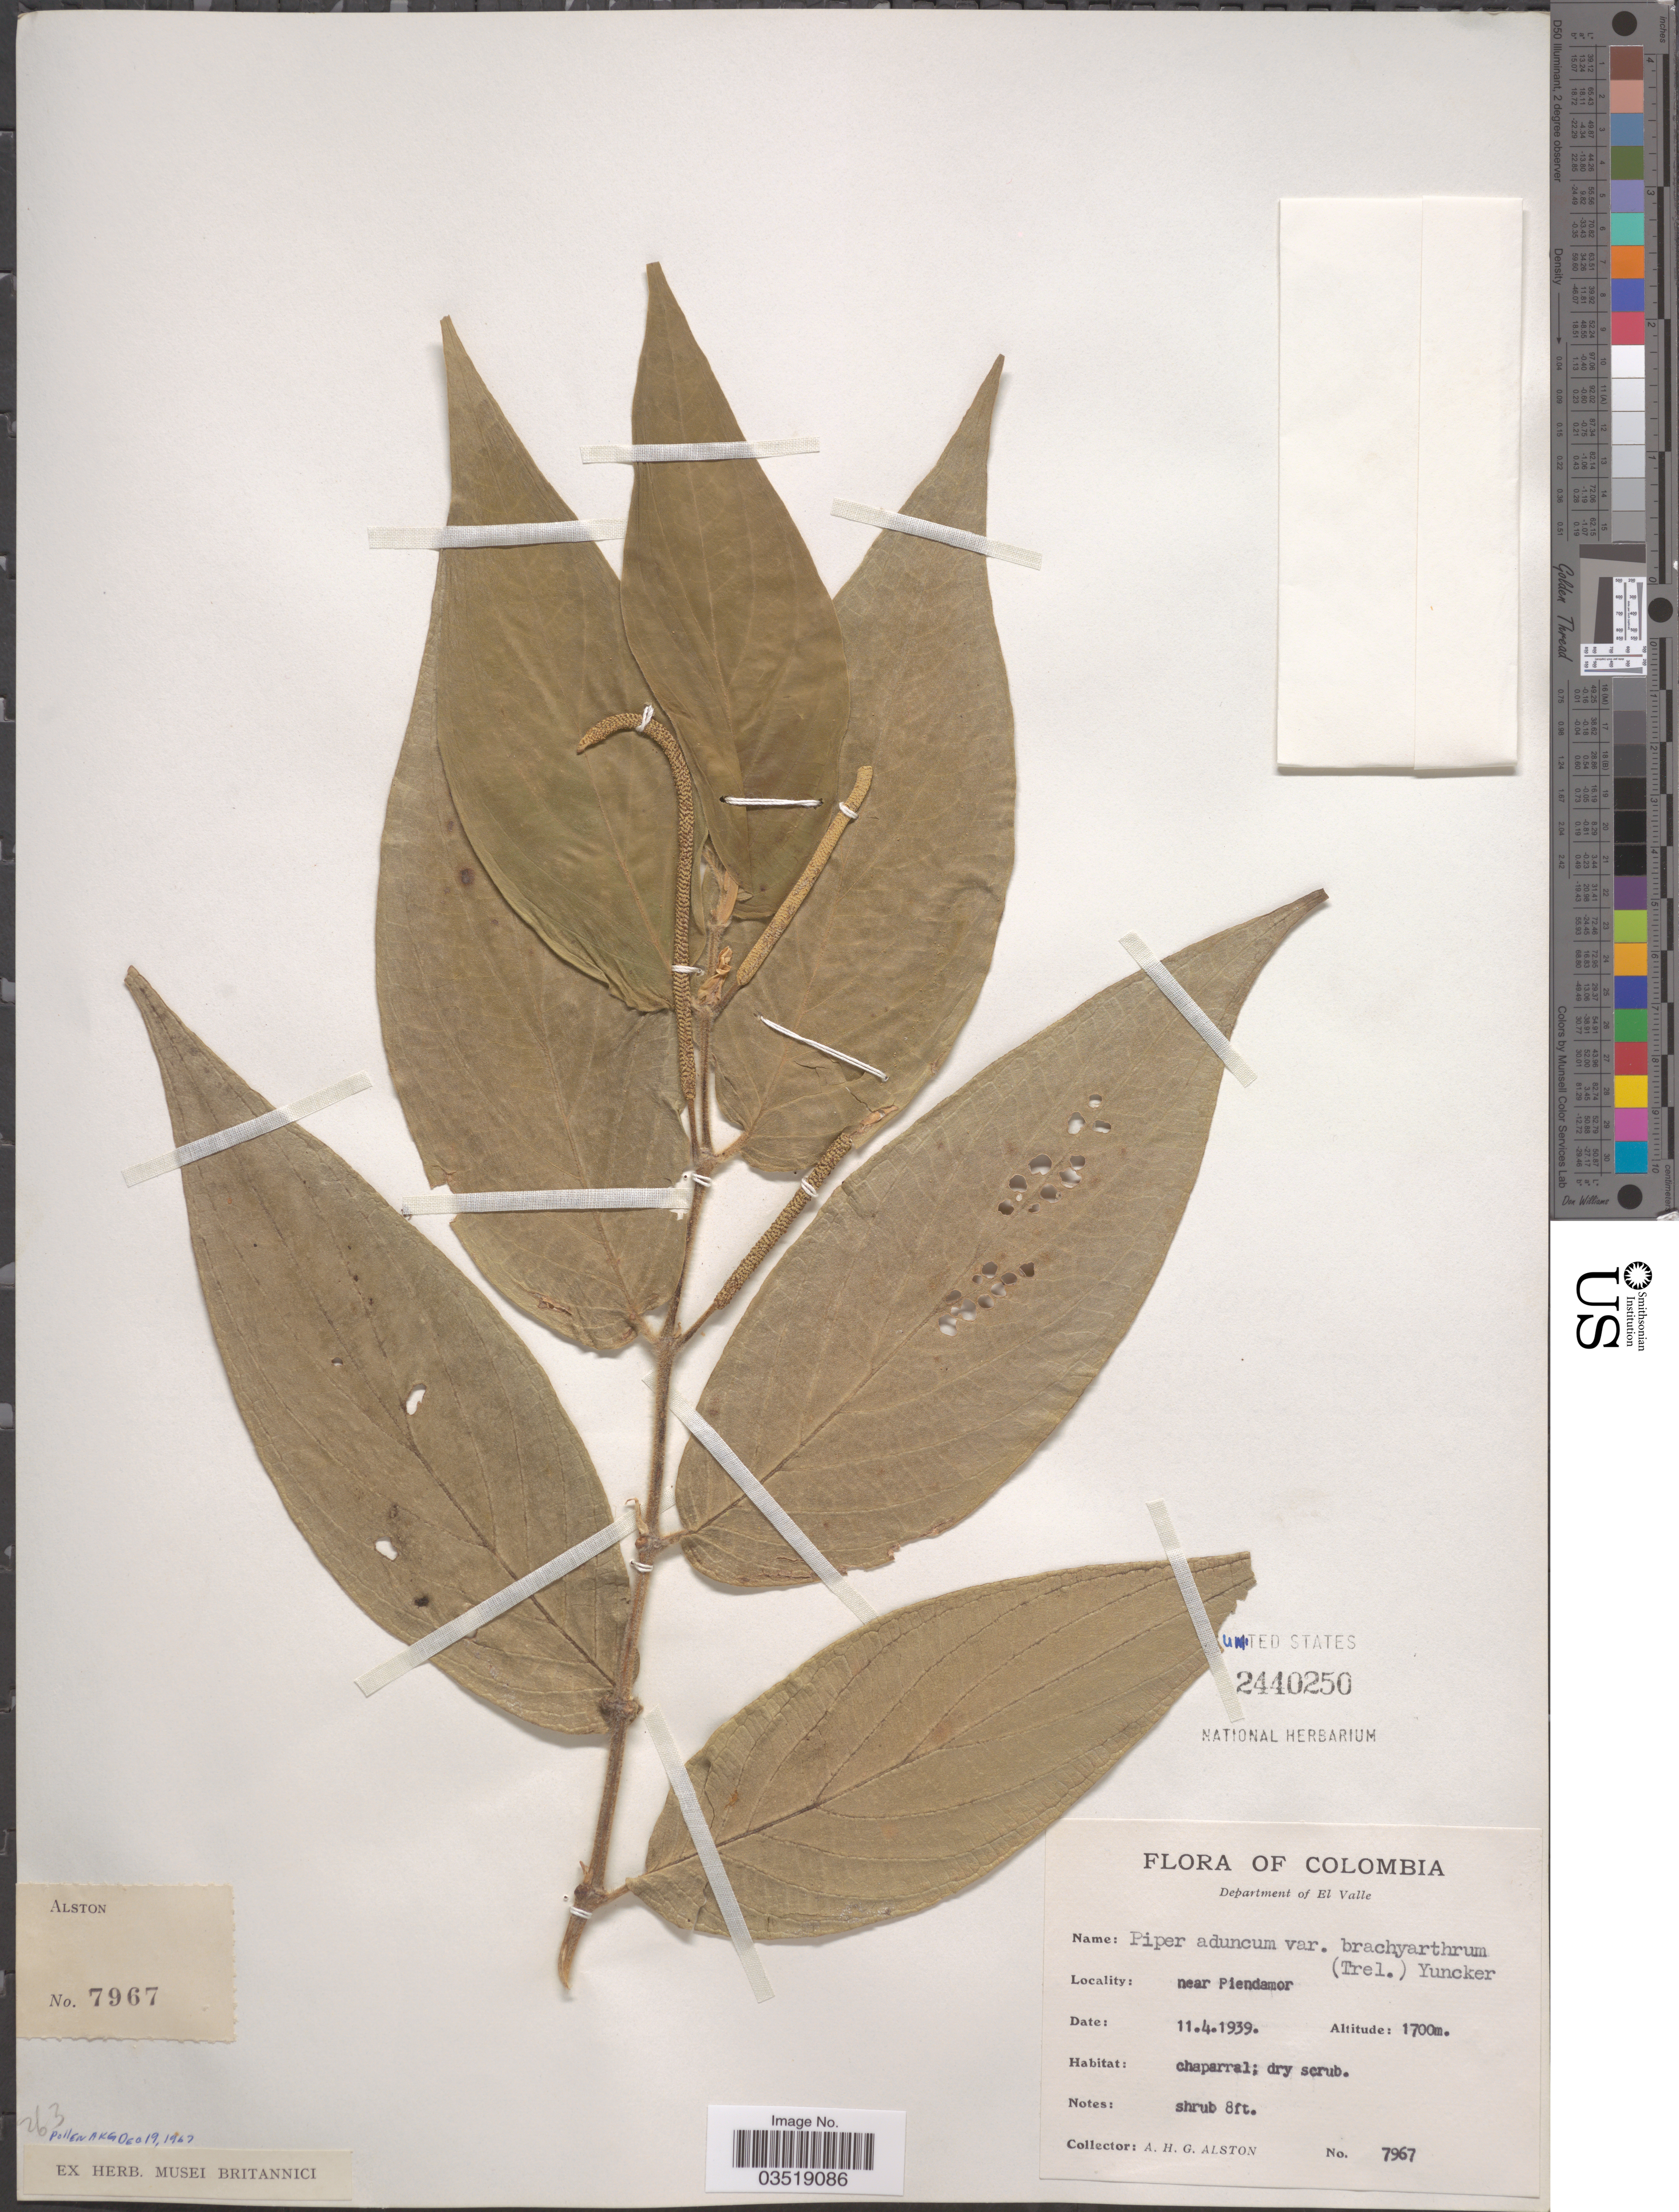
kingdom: Plantae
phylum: Tracheophyta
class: Magnoliopsida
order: Piperales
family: Piperaceae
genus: Piper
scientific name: Piper aduncum var. cordulatum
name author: L.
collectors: A. H. Alston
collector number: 7967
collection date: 1939-04-11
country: Colombia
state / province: Valle del Cauca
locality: Department of El Valle. Near Piendamor.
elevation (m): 1700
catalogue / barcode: US 2440250